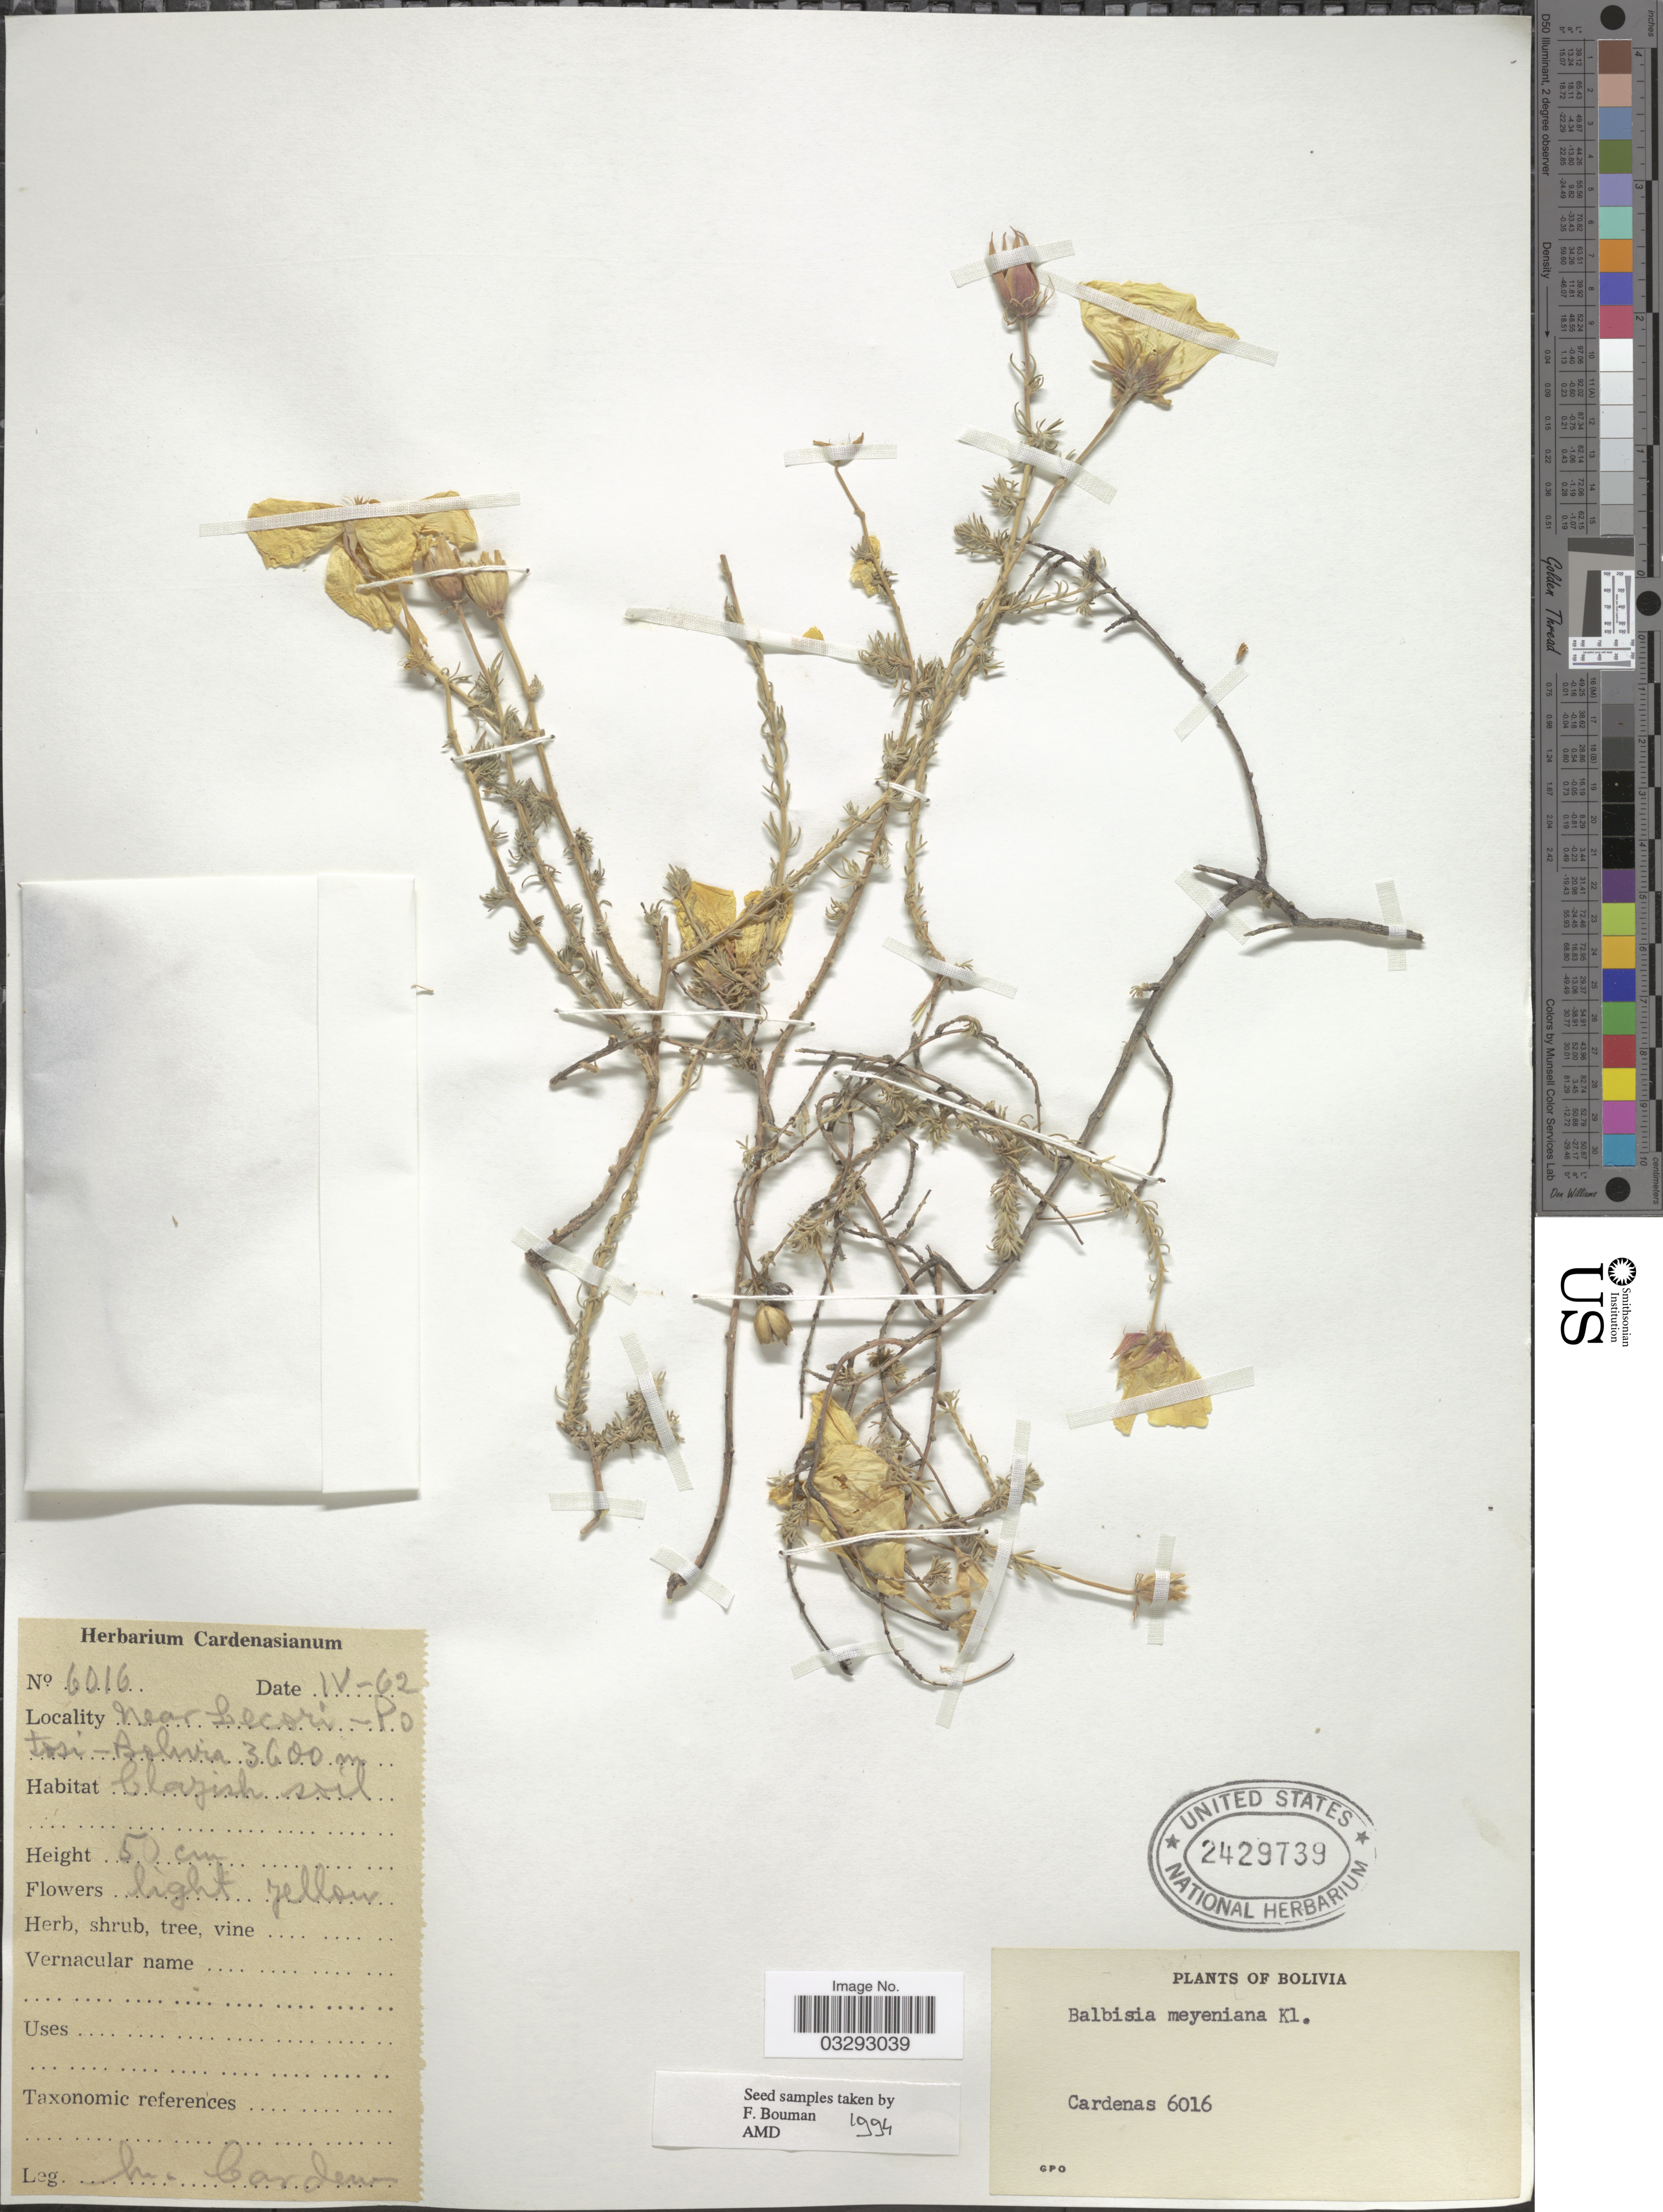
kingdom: Plantae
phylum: Tracheophyta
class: Magnoliopsida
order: Geraniales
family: Vivianiaceae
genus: Balbisia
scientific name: Balbisia meyeniana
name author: Klotzsch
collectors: M. Cárdenas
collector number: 6016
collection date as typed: Transcribed d/m/y: /4/62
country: Bolivia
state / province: Potosi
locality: Near Lecori.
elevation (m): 3600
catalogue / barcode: US 2429739